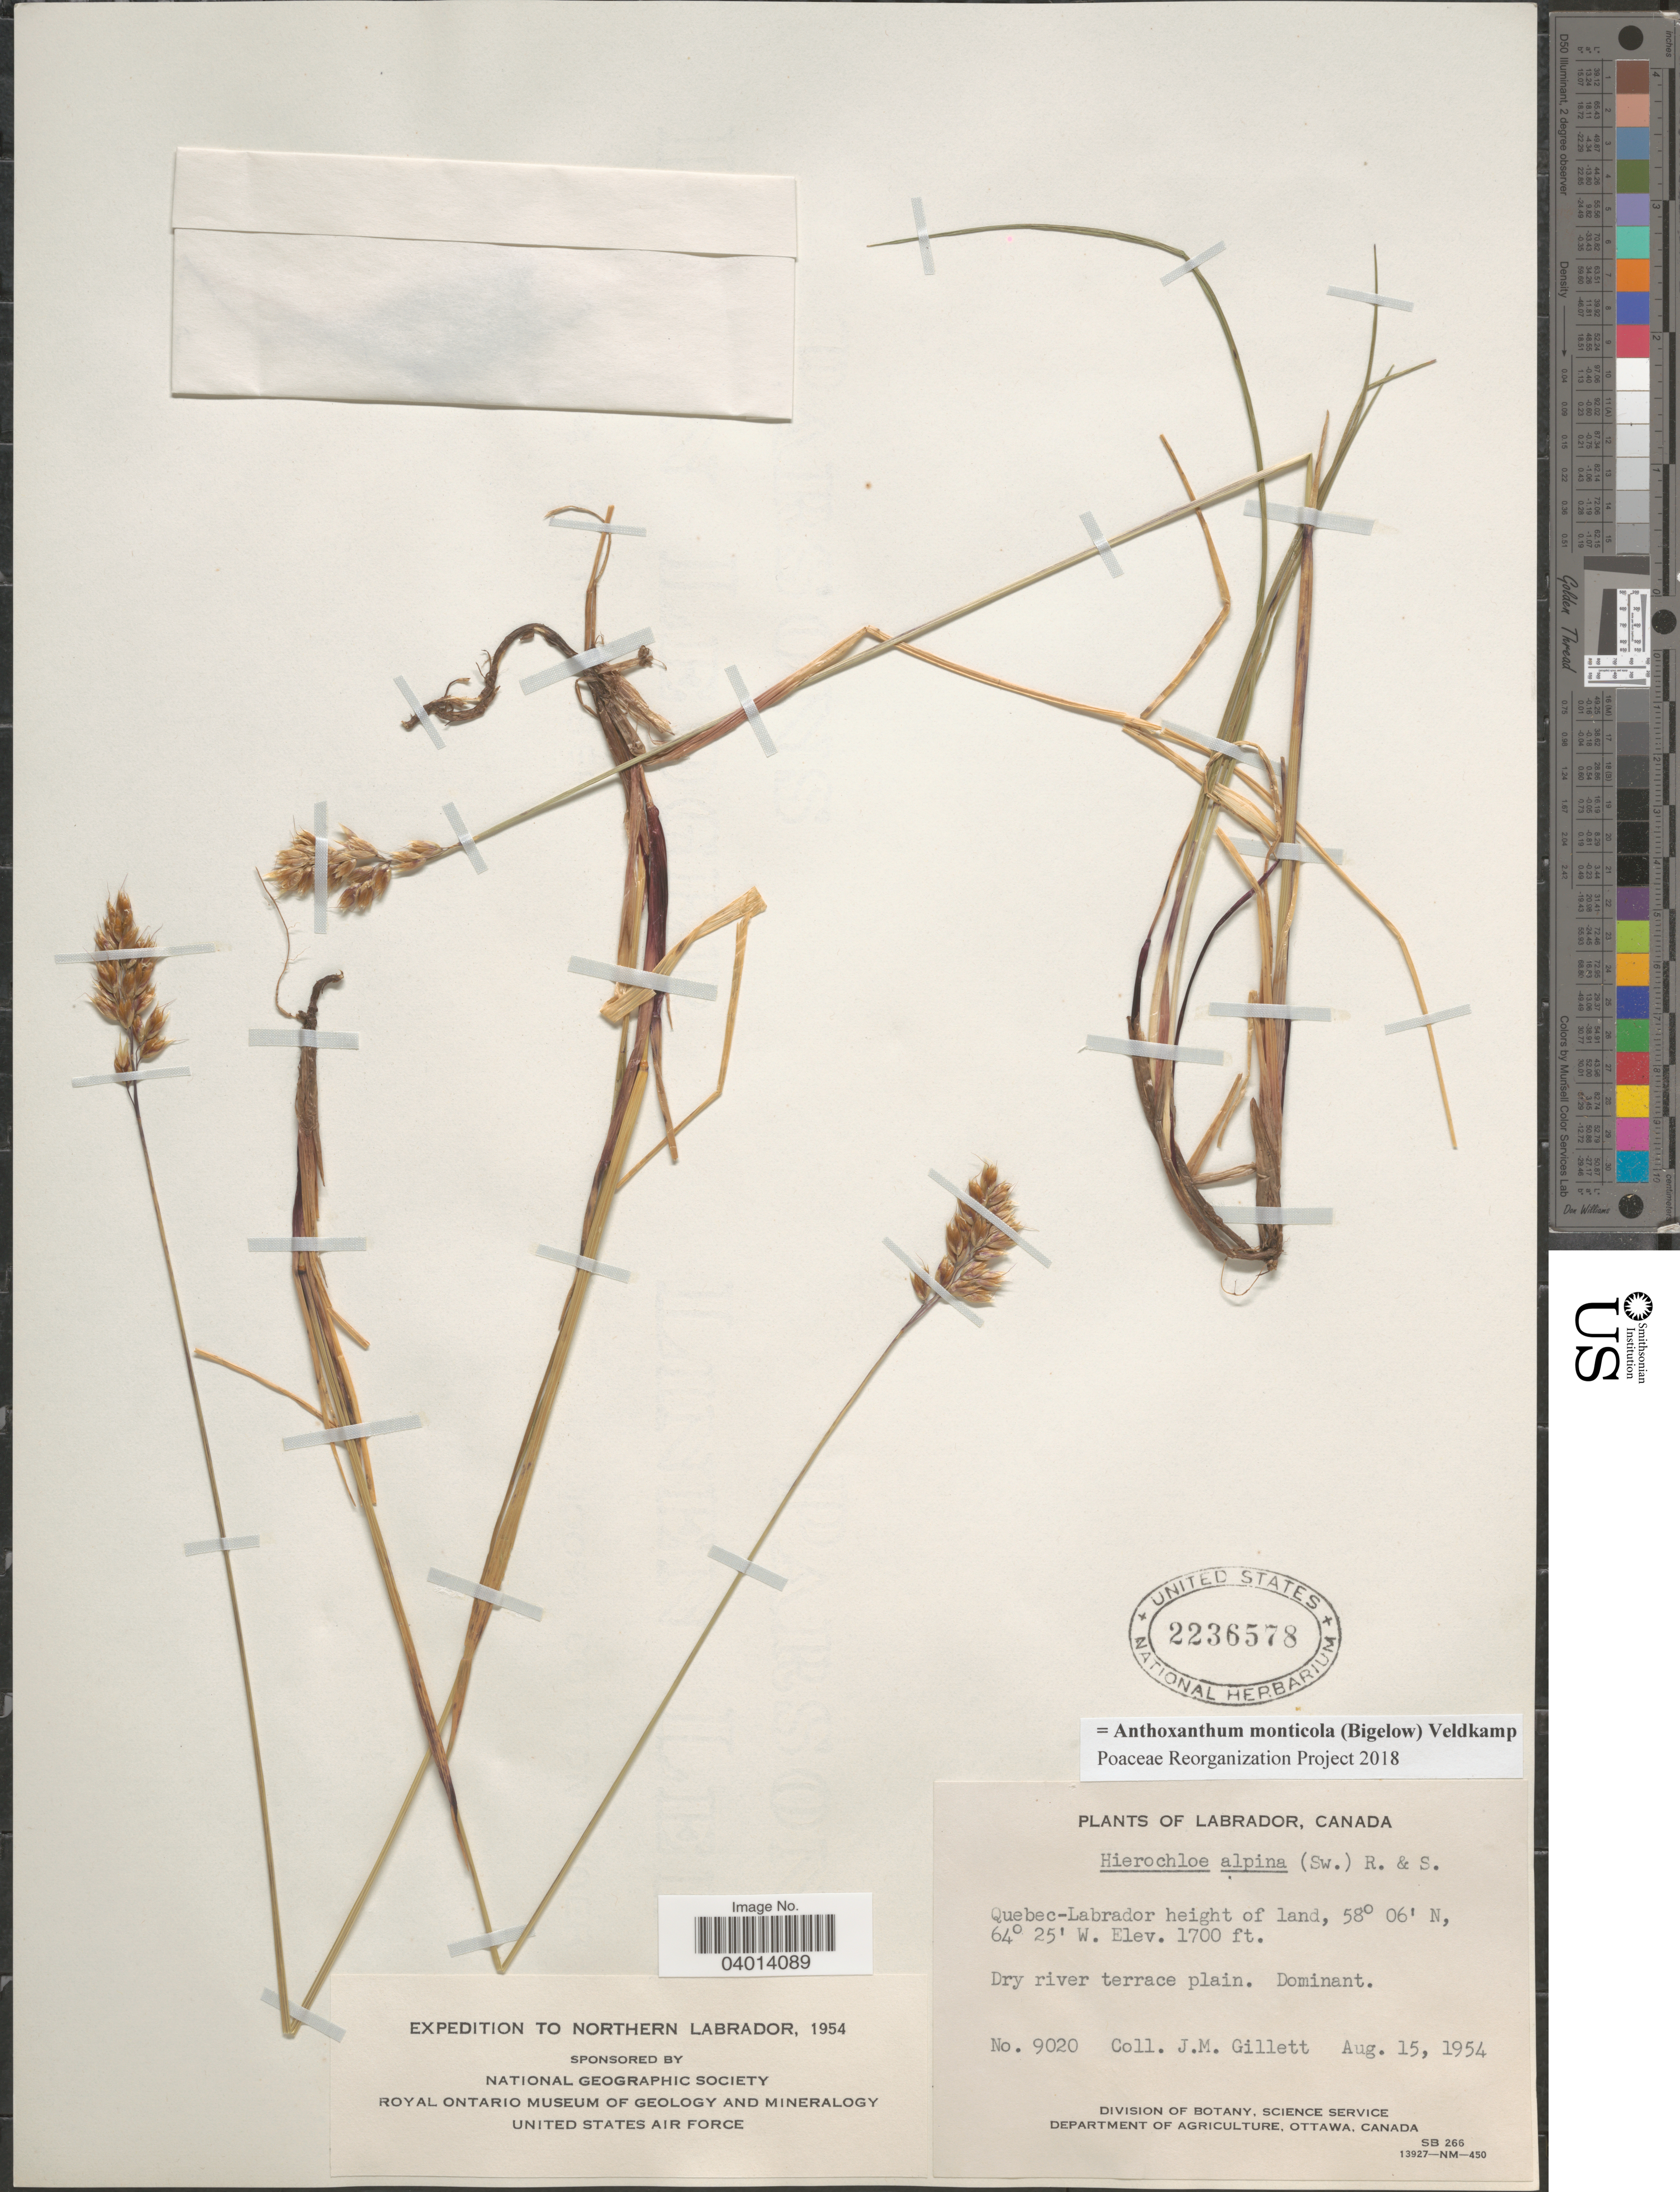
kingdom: Plantae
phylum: Tracheophyta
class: Liliopsida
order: Poales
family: Poaceae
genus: Anthoxanthum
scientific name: Anthoxanthum monticola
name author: (Bigelow) Veldkamp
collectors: J. M. Gillett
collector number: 9020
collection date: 1954-08-15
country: Canada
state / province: Newfoundland and Labrador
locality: Labrador. Quebec-Labrador height of land. Northern Labrador.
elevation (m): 518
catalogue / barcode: US 2236578